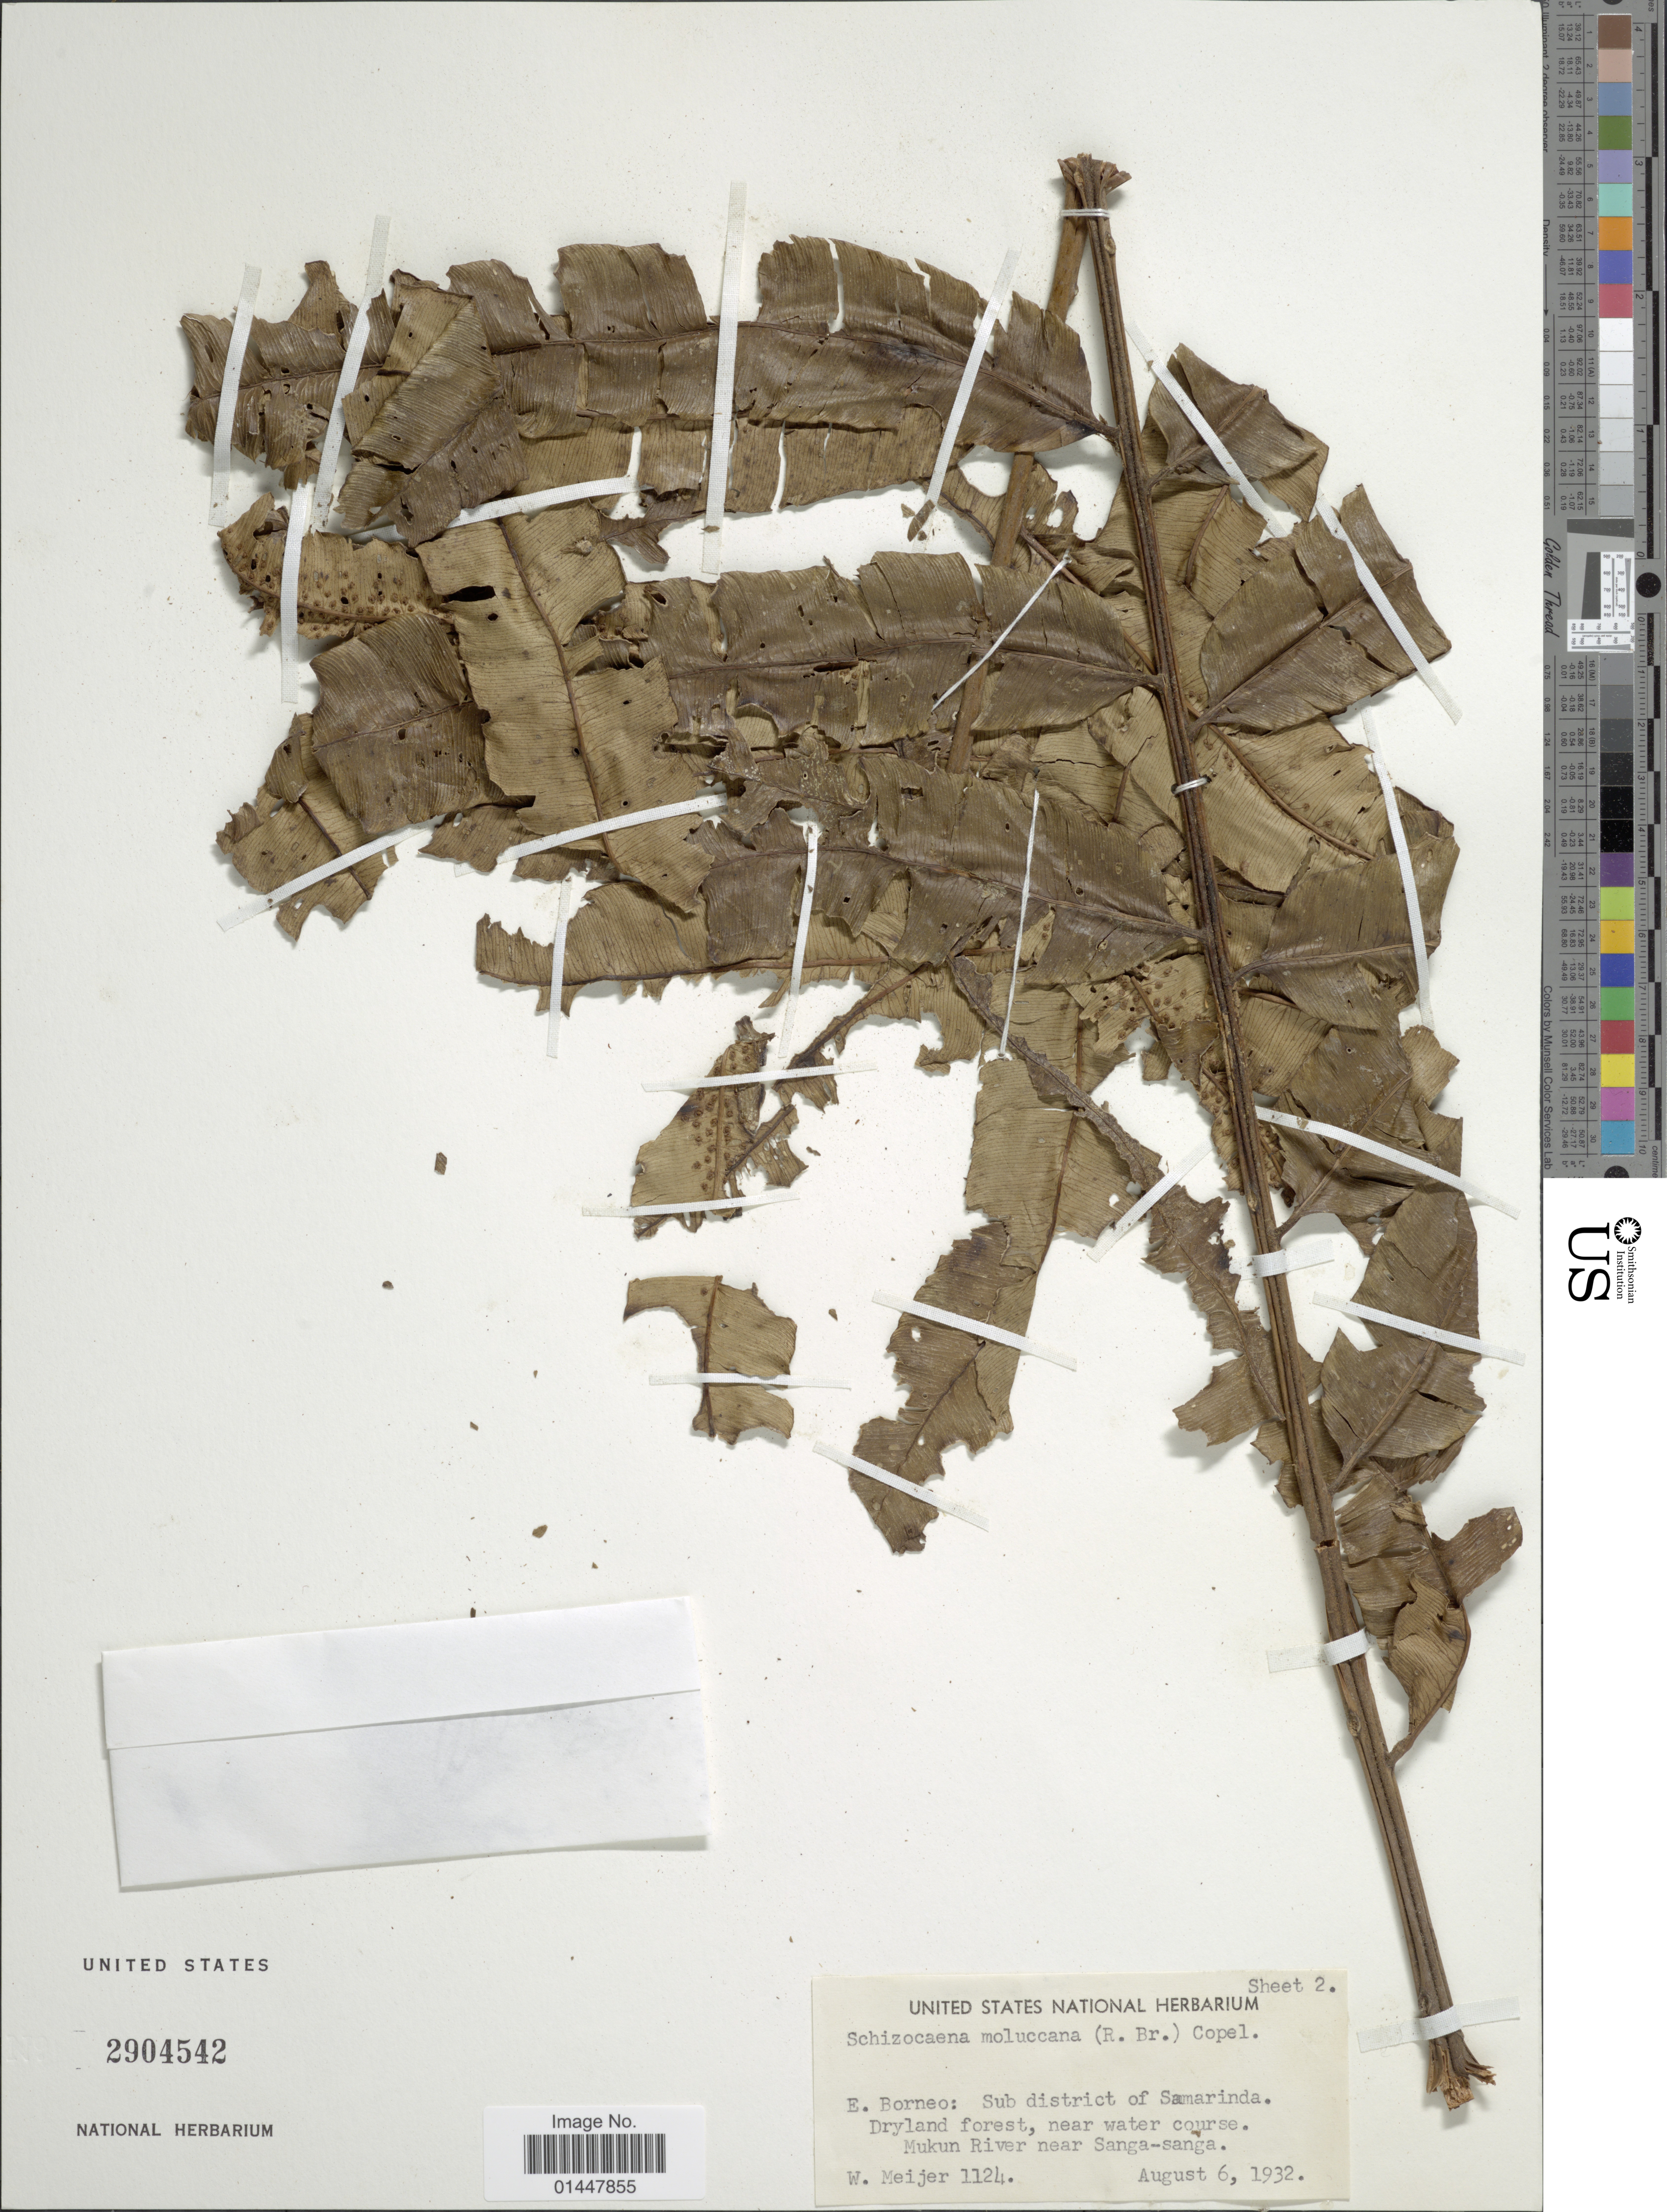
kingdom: Plantae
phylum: Tracheophyta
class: Polypodiopsida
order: Cyatheales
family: Cyatheaceae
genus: Sphaeropteris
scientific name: Sphaeropteris moluccana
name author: (Desv.) R.M. Tryon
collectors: W. Meijer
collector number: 1124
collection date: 1932-08-06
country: Indonesia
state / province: Kalimantan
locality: E. Borneo, Sub district of Samarinda, Mukun River near Sanga-sanga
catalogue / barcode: US 2904542